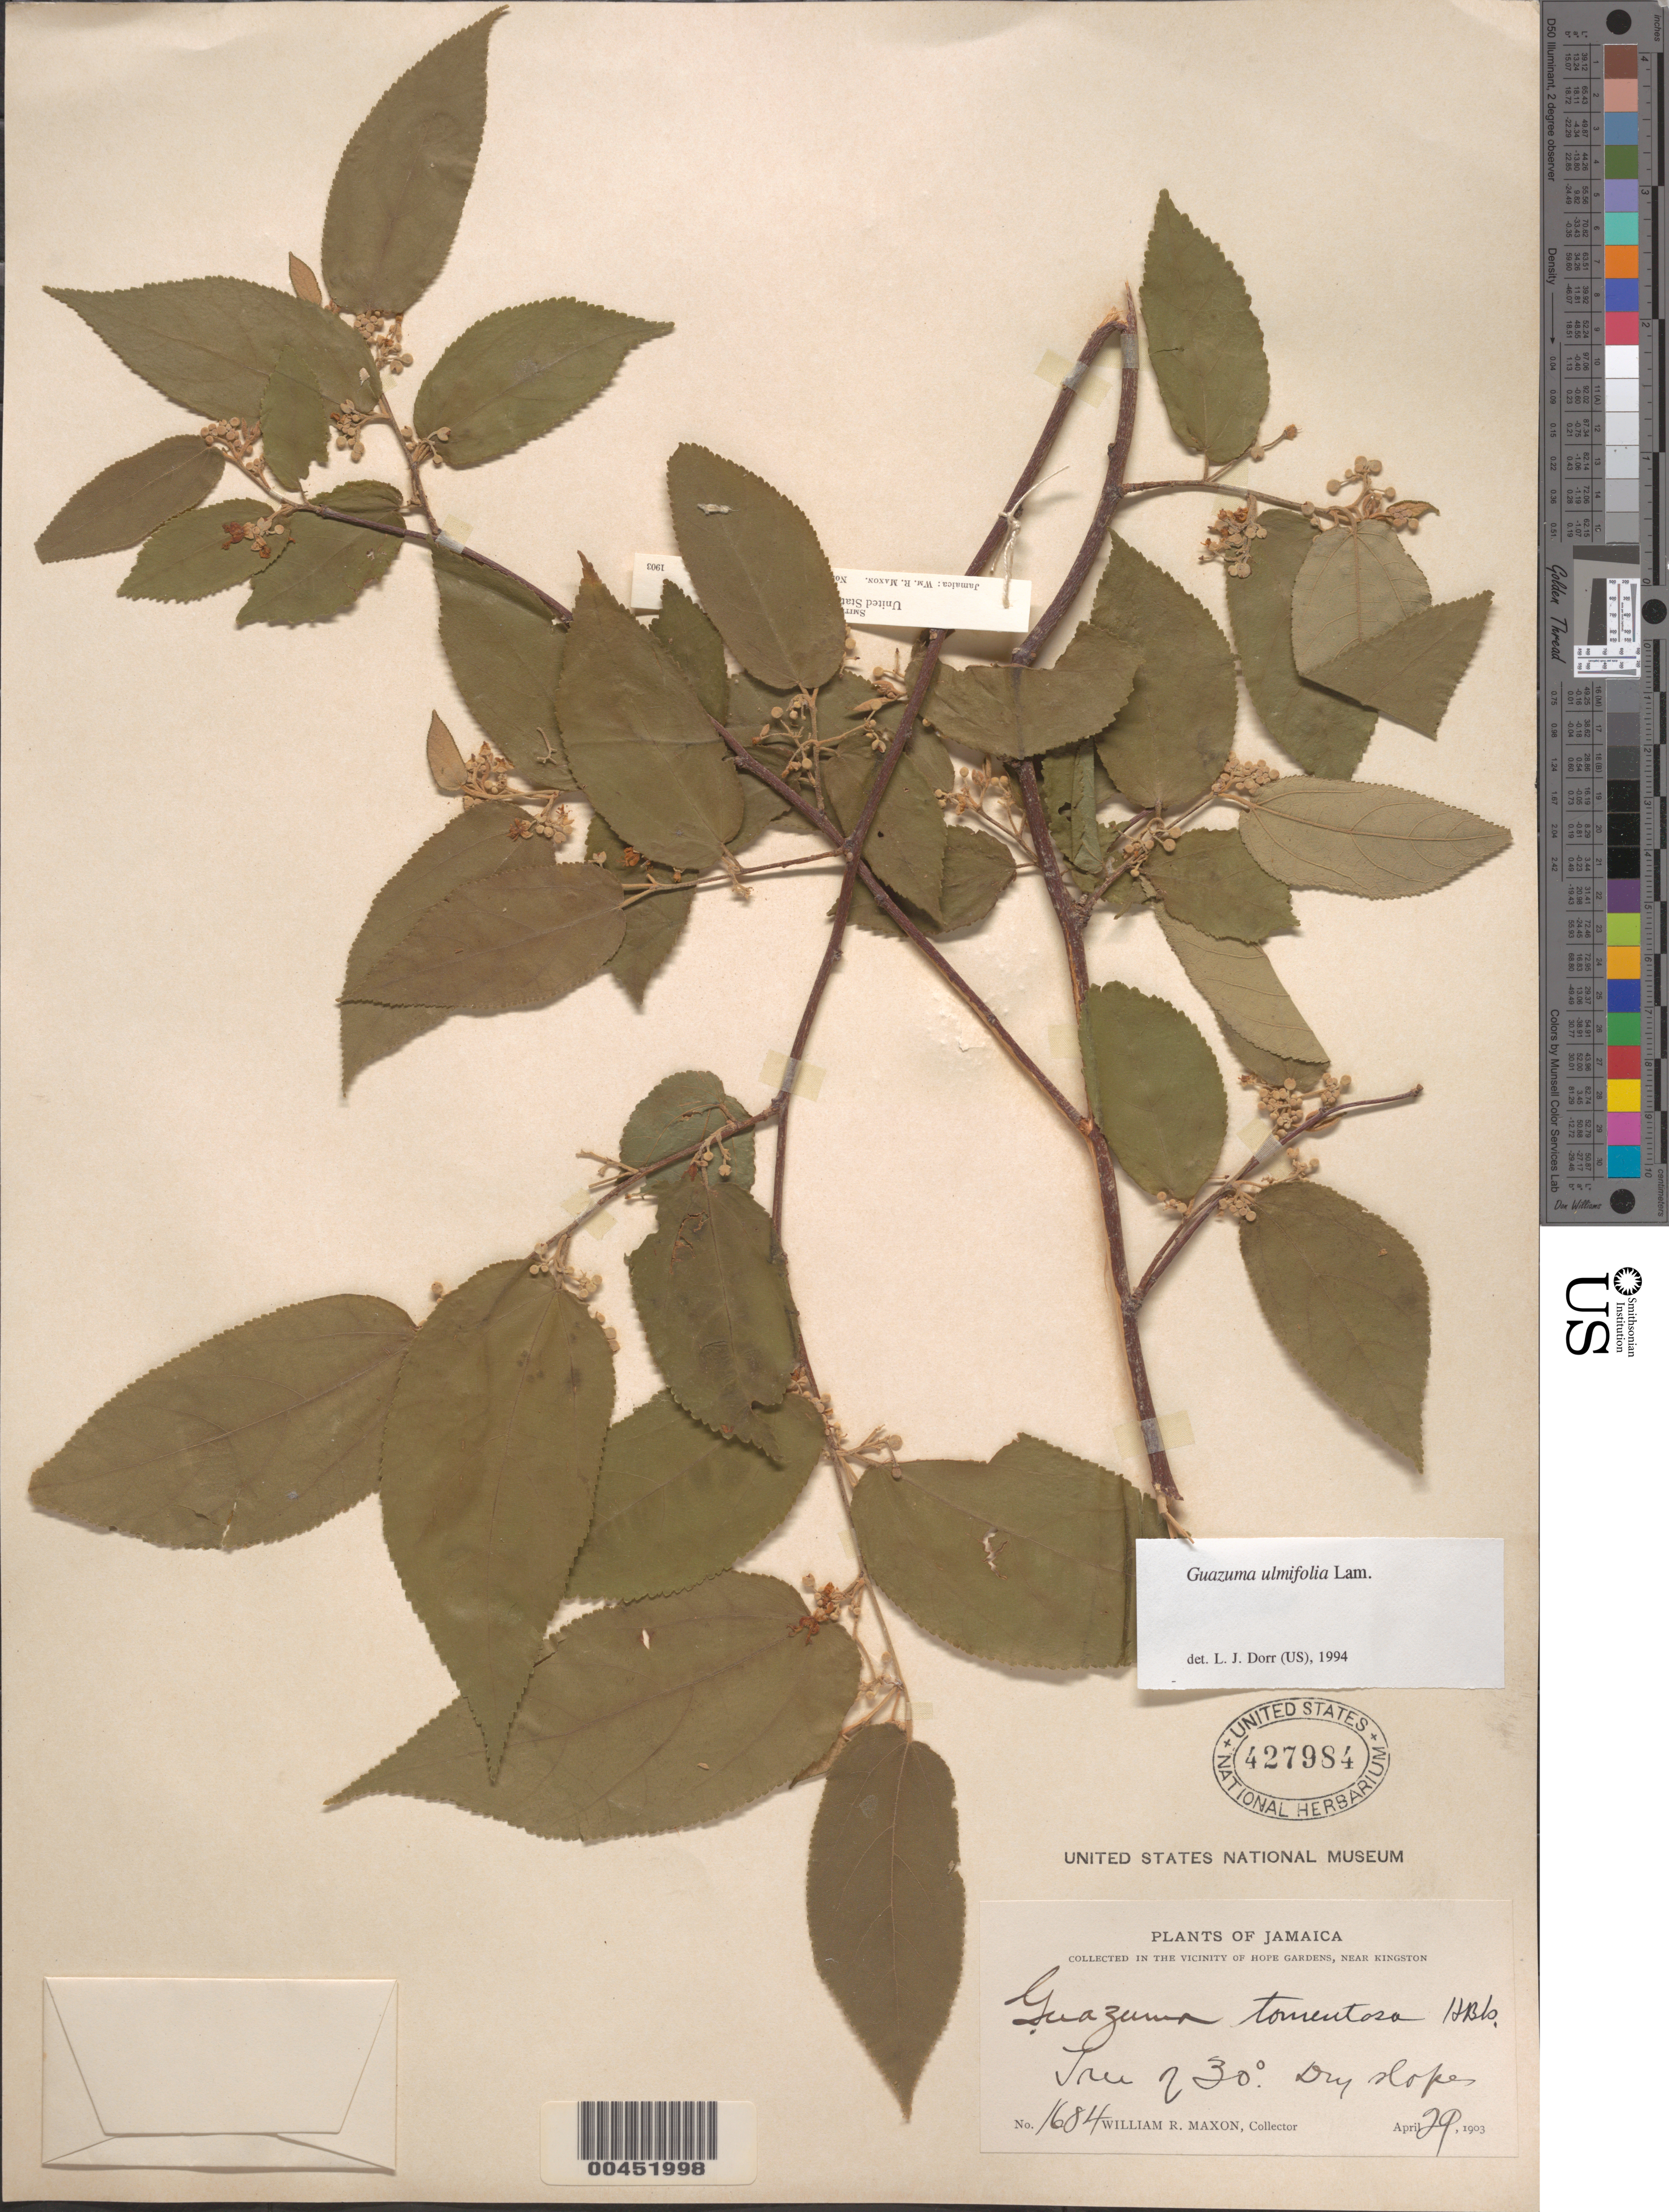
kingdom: Plantae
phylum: Tracheophyta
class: Magnoliopsida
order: Malvales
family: Malvaceae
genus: Guazuma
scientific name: Guazuma ulmifolia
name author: Lam.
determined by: Dorr, L. J., (BOT), Smithsonian Institution - National Museum of Natural History (UNITED STATES)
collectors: W. R. Maxon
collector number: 1684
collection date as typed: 29 Apr 1903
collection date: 1903-04-29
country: Jamaica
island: Greater Antilles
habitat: Dry slopes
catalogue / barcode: US 427984